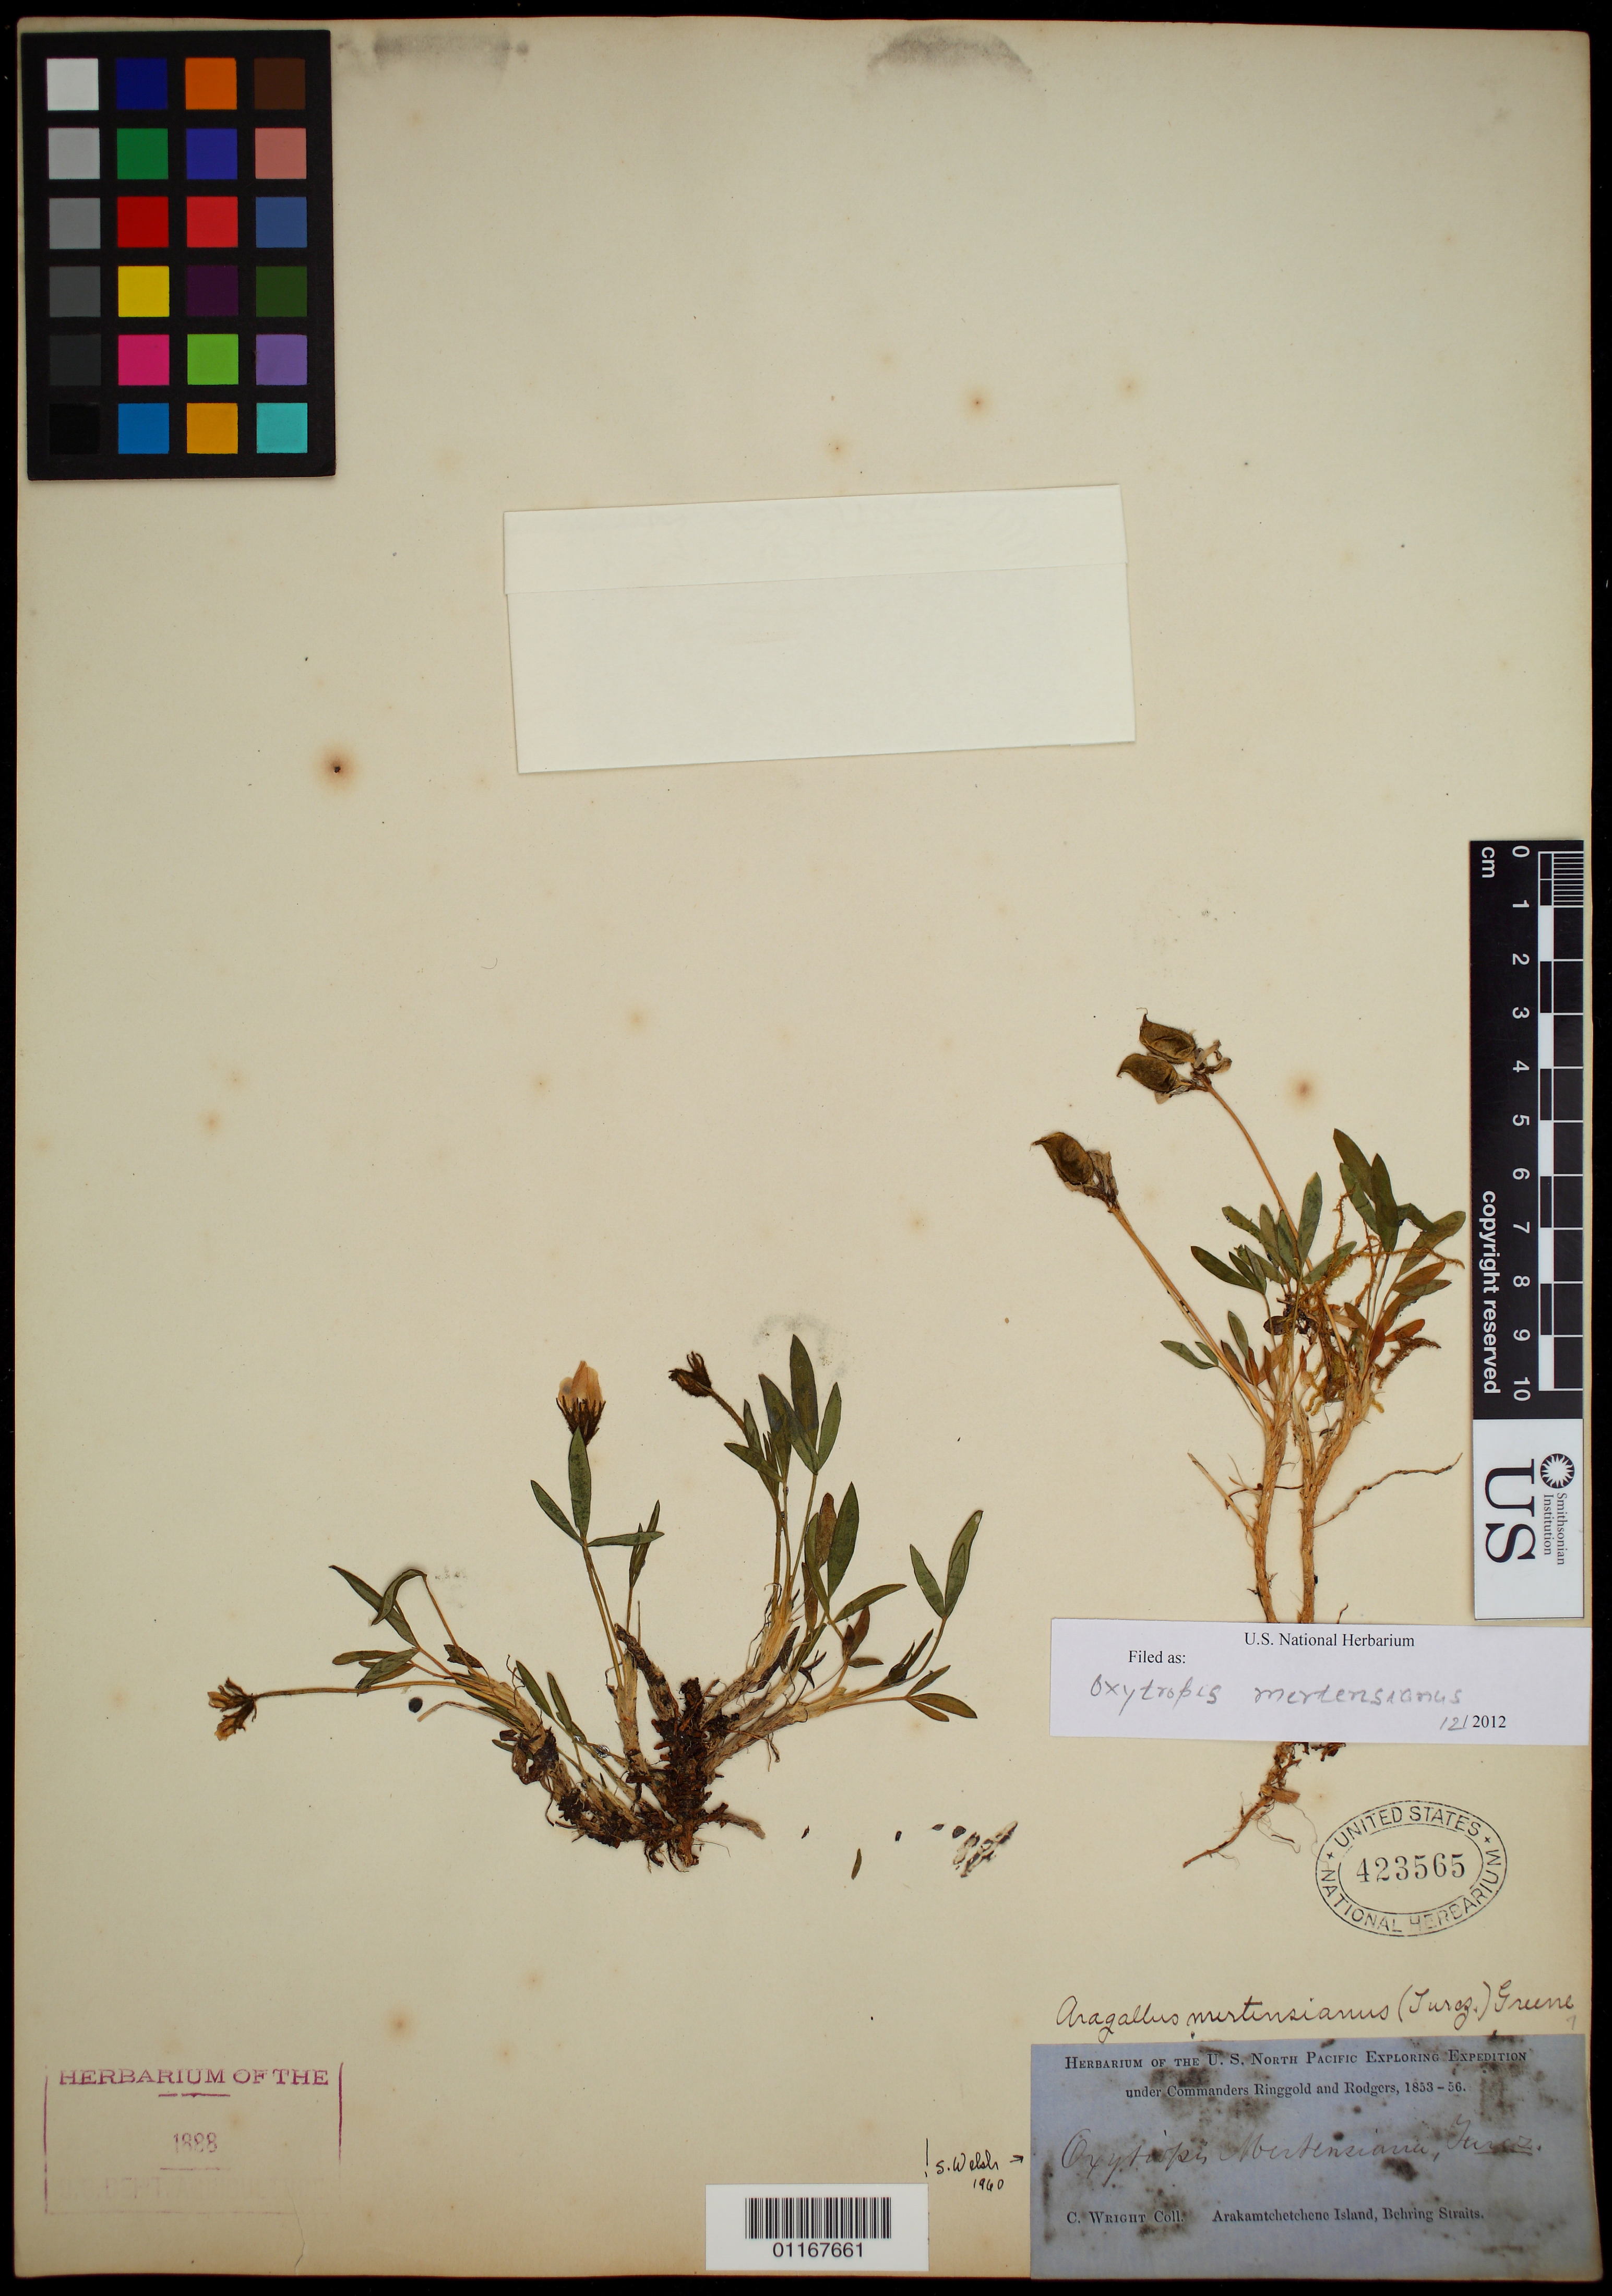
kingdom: Plantae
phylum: Tracheophyta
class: Magnoliopsida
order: Fabales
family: Fabaceae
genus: Oxytropis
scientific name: Oxytropis mertensiana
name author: Turcz.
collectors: C. Wright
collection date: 1853/1856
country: Russian Federation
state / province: Chukotka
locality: Arakamtchetchene I. Bering Straits.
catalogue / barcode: US 423565